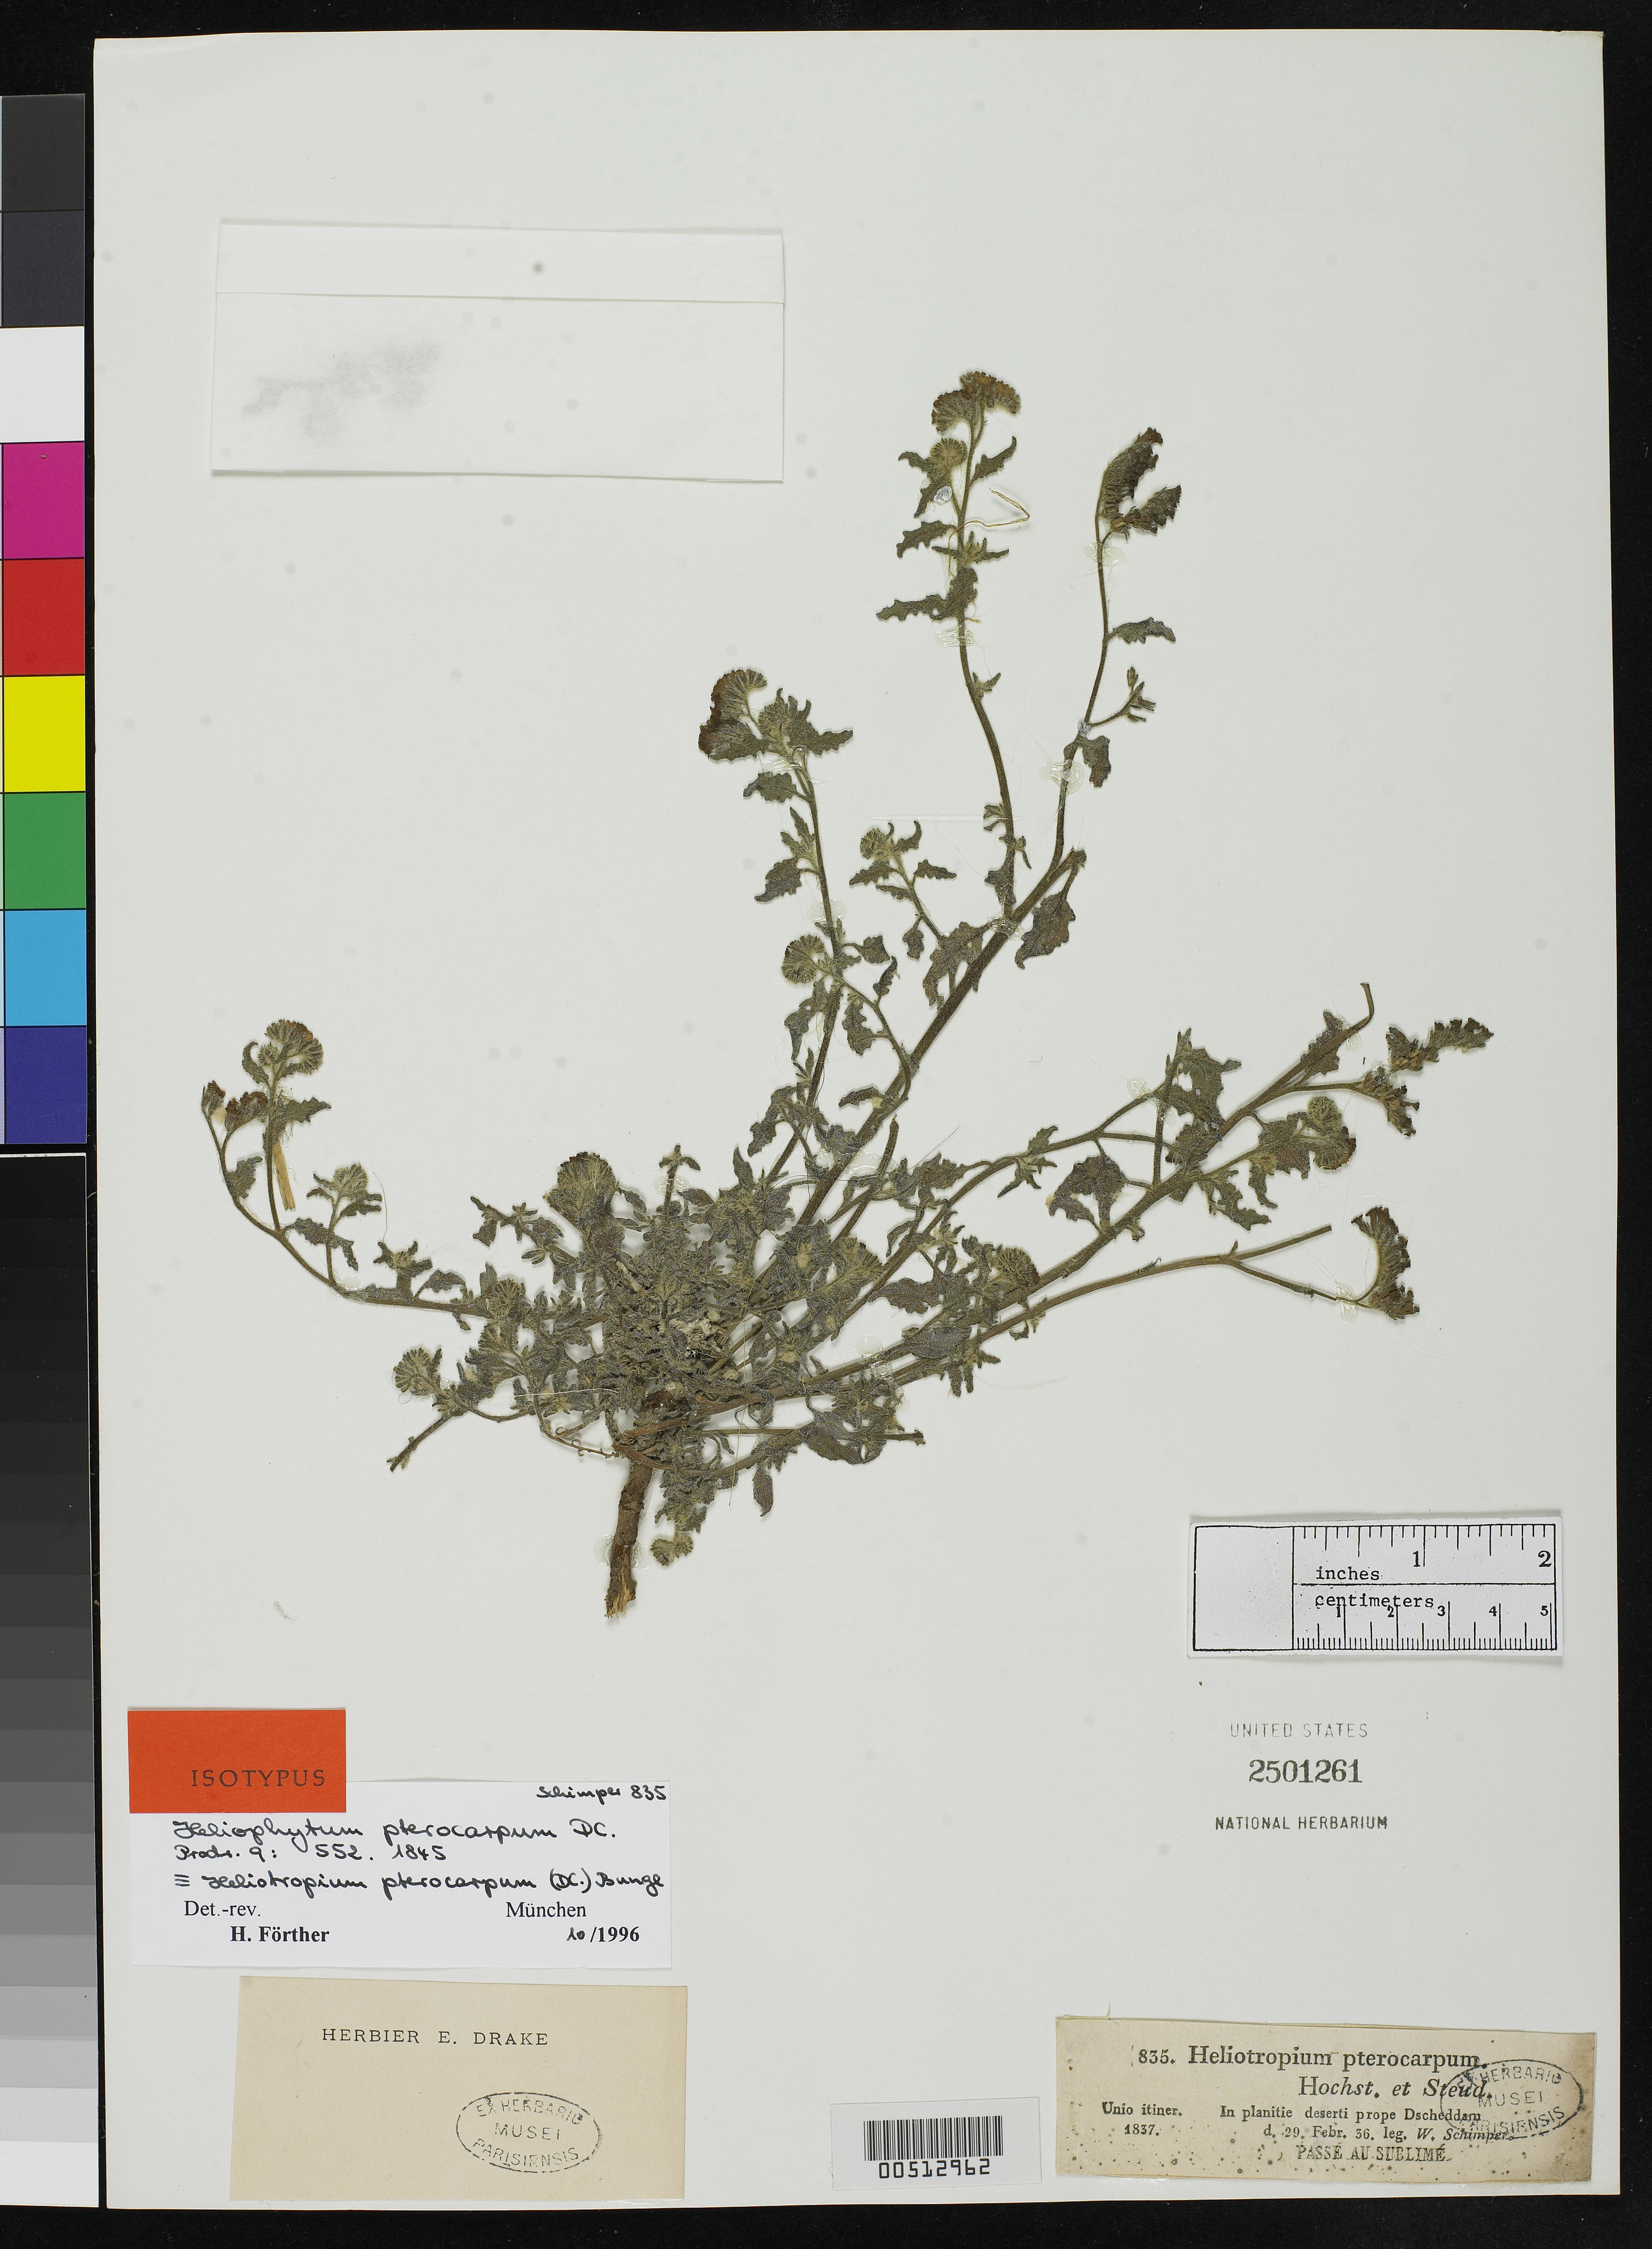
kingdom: Plantae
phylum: Tracheophyta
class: Magnoliopsida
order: Boraginales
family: Heliotropiaceae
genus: Heliophytum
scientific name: Heliophytum pterocarpum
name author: A. DC. in DC.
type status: Isotype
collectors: G. W. Schimper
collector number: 835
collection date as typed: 29 Feb 1836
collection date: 1836-02-29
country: Saudi Arabia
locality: In Planitie Deserti prope Dscheddam, Passe Ausublime.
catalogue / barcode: US 2501261